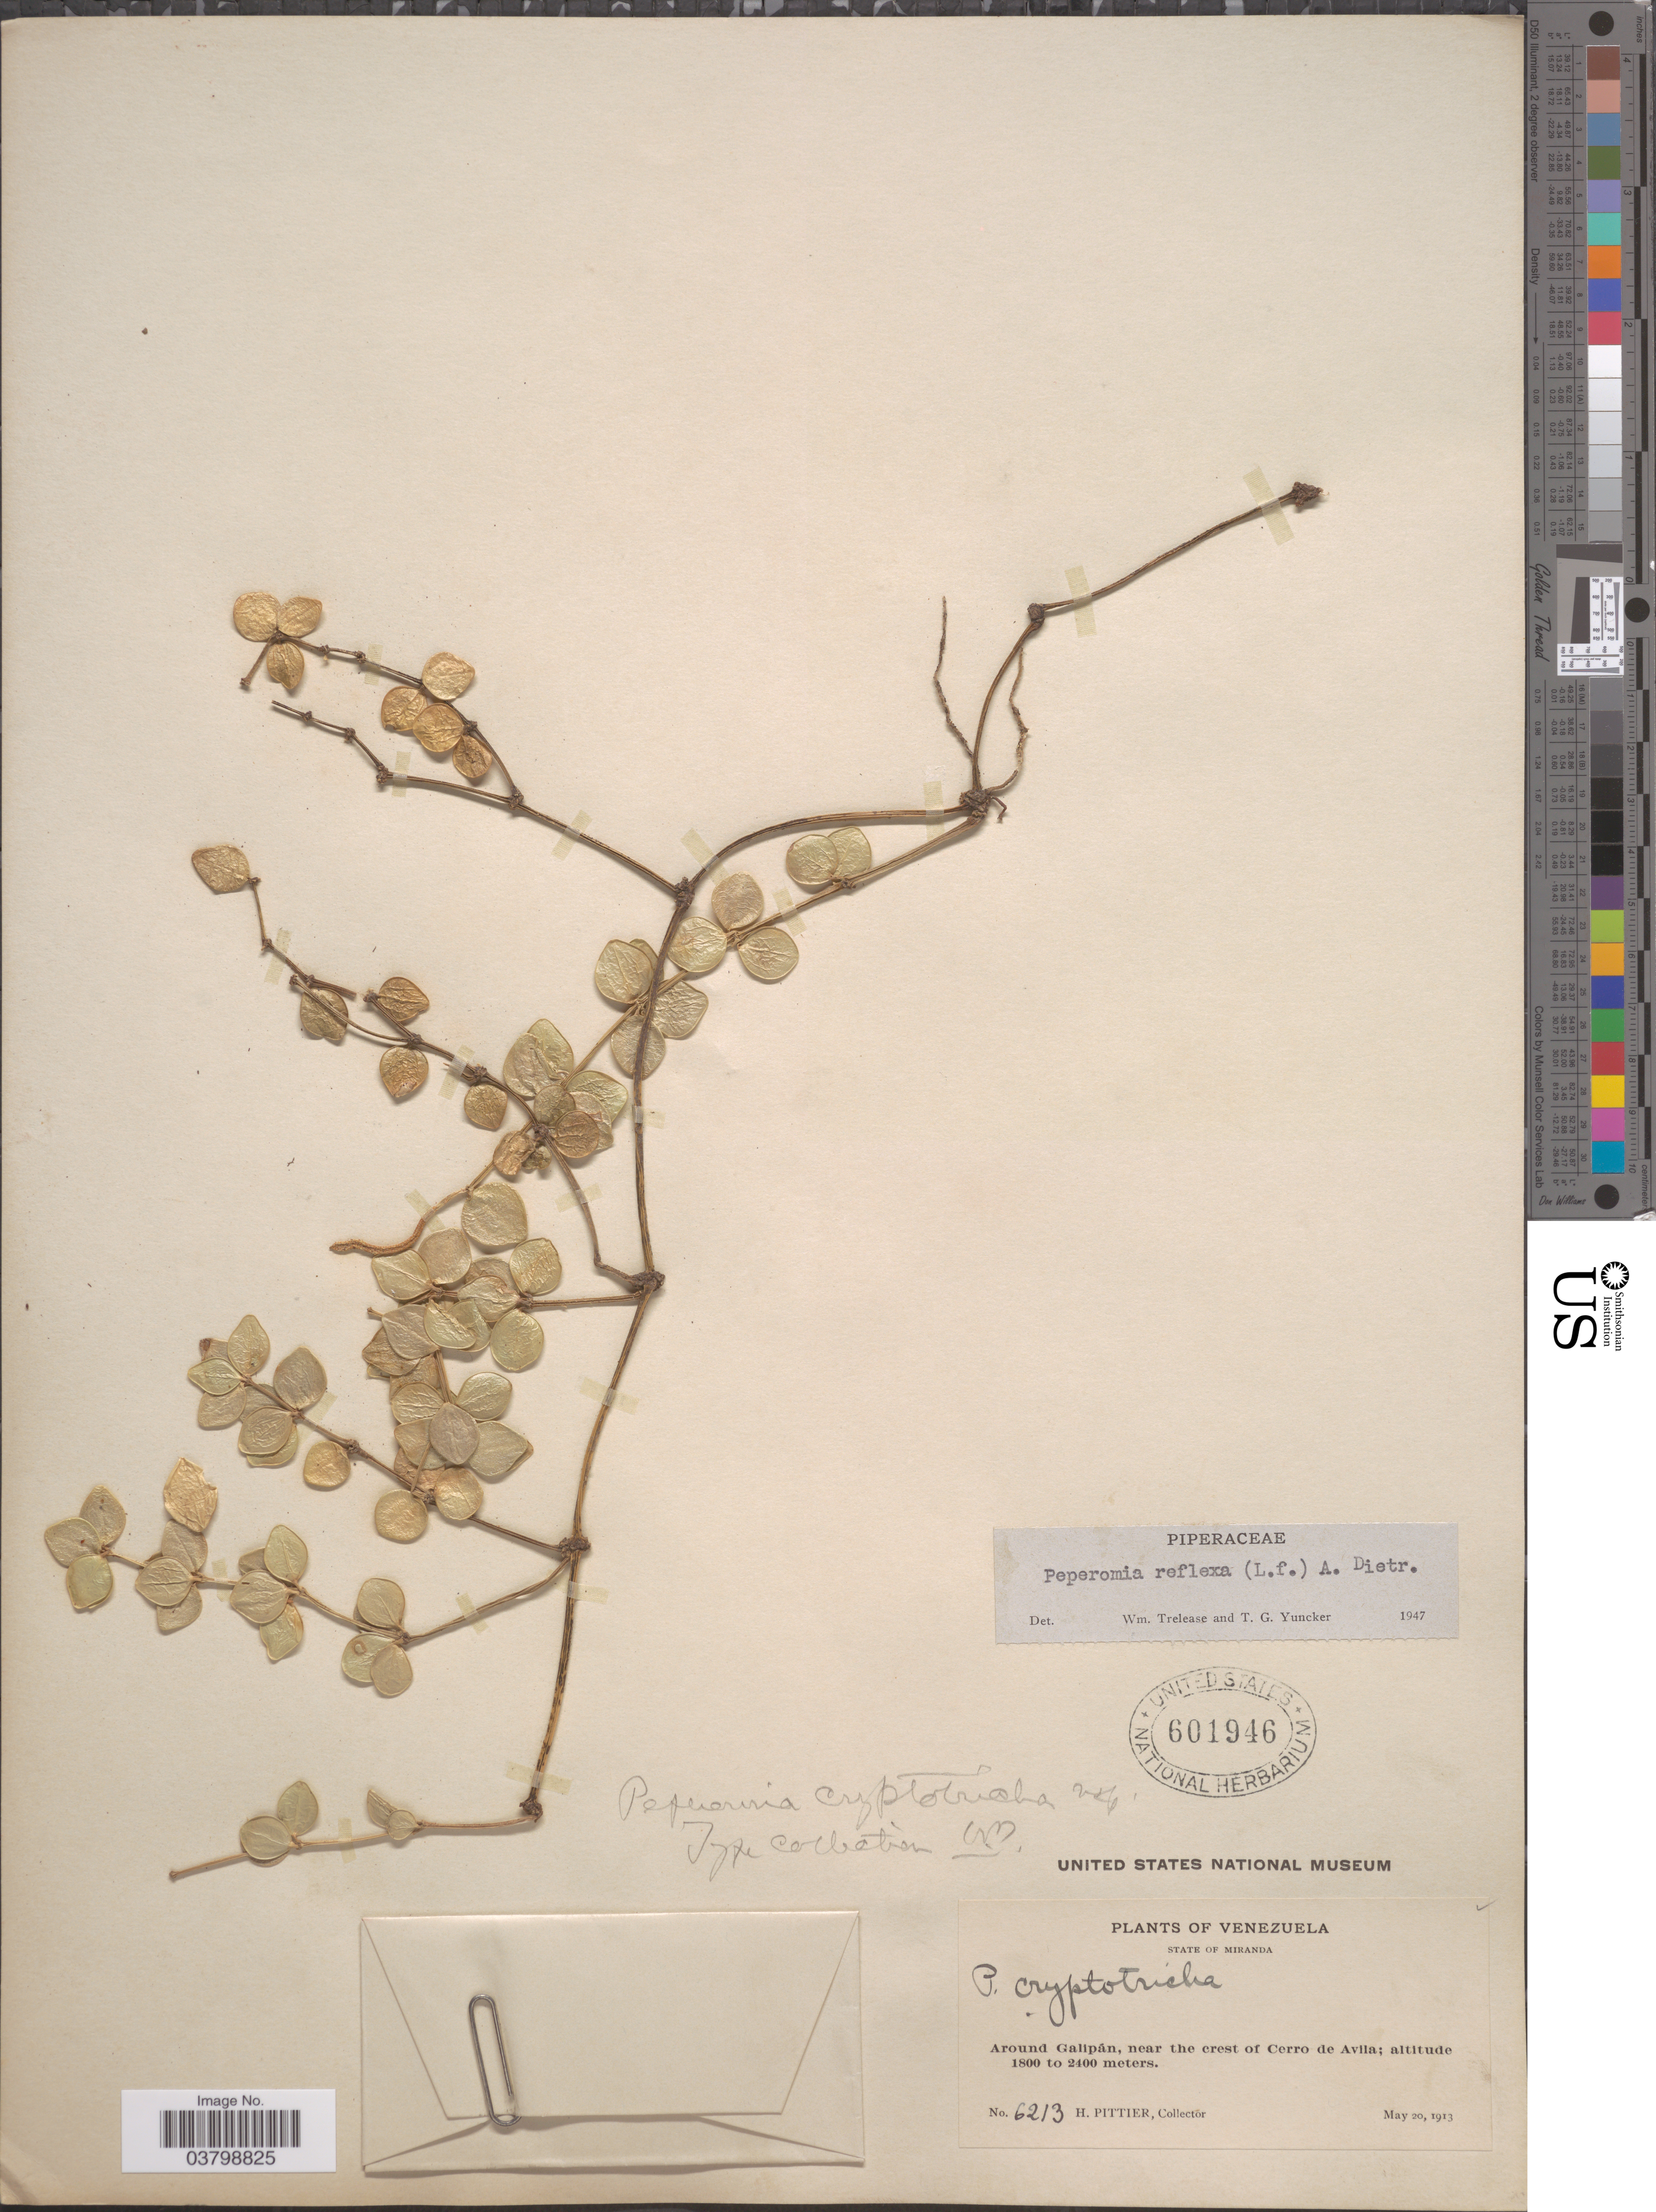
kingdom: Plantae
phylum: Tracheophyta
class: Magnoliopsida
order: Piperales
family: Piperaceae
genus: Peperomia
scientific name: Peperomia tetraphylla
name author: (G. Forst.) Hook. & Arn.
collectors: H. F. Pittier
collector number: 6213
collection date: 1913-05-20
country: Venezuela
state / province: Miranda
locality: Around Galipán, near the crest of Cerro de Avila.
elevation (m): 1800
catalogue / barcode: US 601946